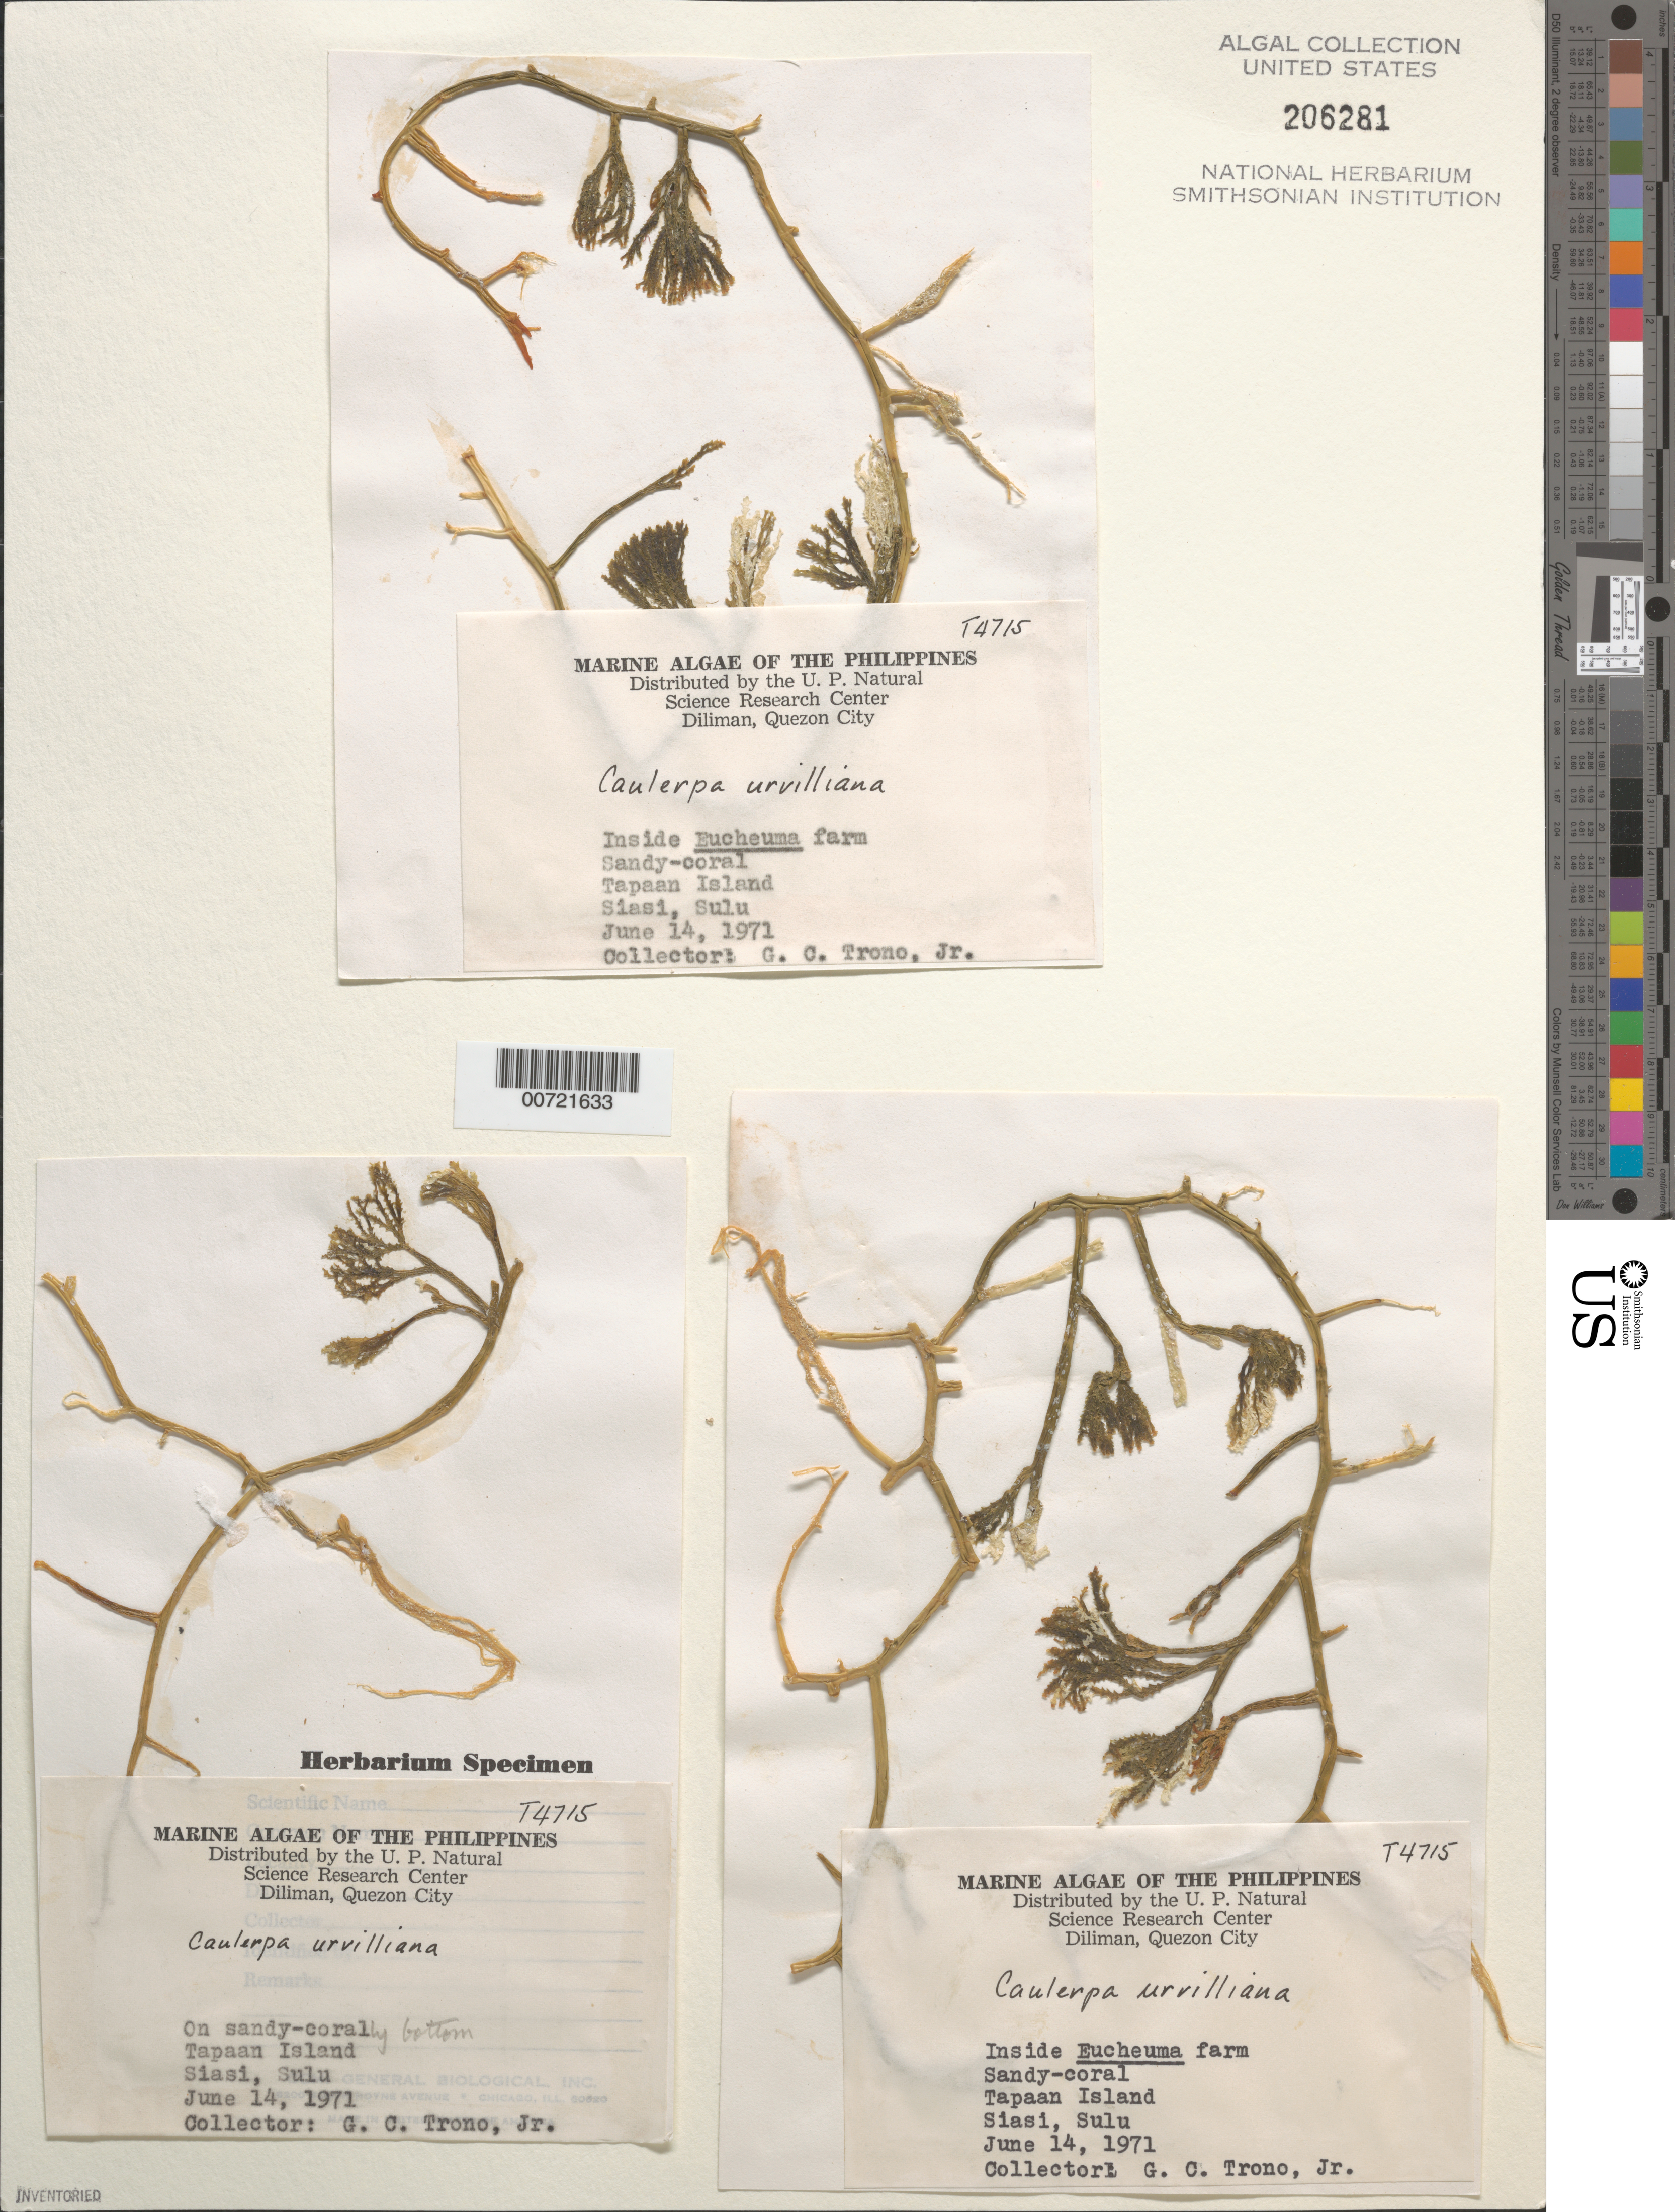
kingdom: Plantae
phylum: Chlorophyta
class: Ulvophyceae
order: Bryopsidales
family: Caulerpaceae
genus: Caulerpa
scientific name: Caulerpa urvilleana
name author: Mont.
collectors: G. Trono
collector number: T4715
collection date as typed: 14 Jun 1971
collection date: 1971-06-14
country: Philippines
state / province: Muslim Mindanao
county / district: Sulu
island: Siasi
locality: Tapaan Island, Siasi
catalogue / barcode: US 206281